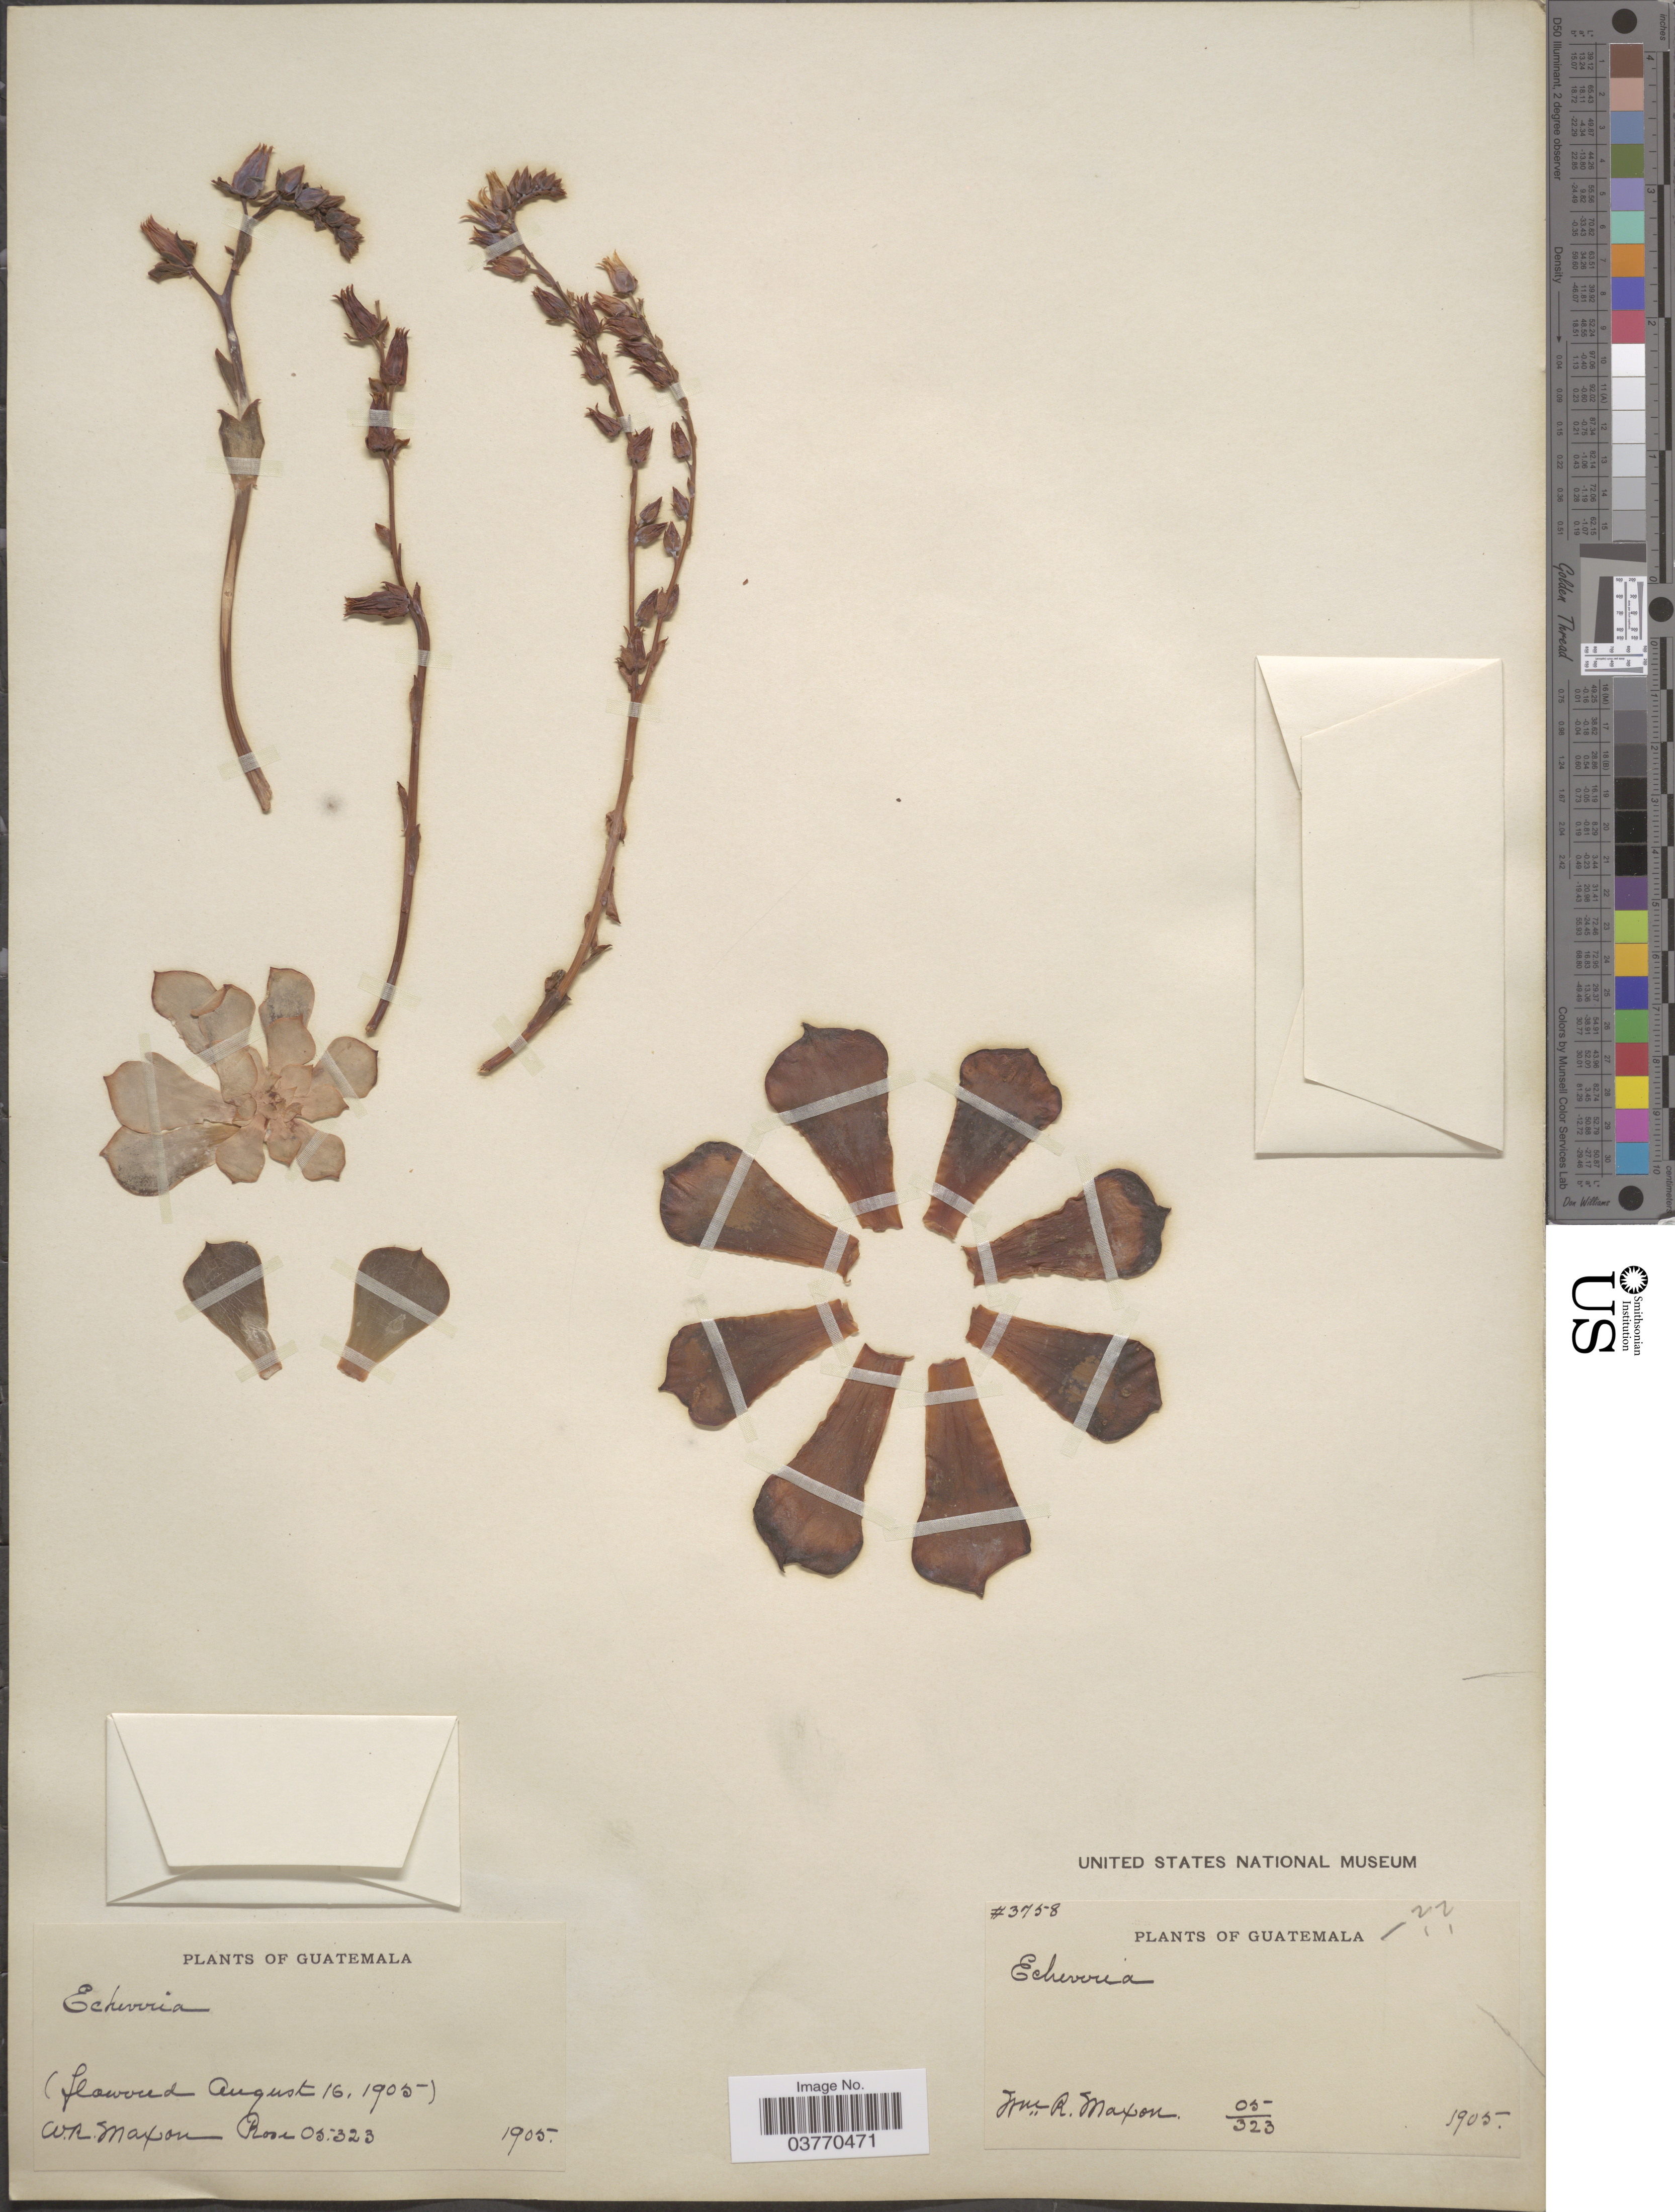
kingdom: Plantae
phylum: Tracheophyta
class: Magnoliopsida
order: Saxifragales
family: Crassulaceae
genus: Echeveria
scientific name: Echeveria sp.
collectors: W. R. Maxon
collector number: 05323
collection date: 1905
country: Guatemala